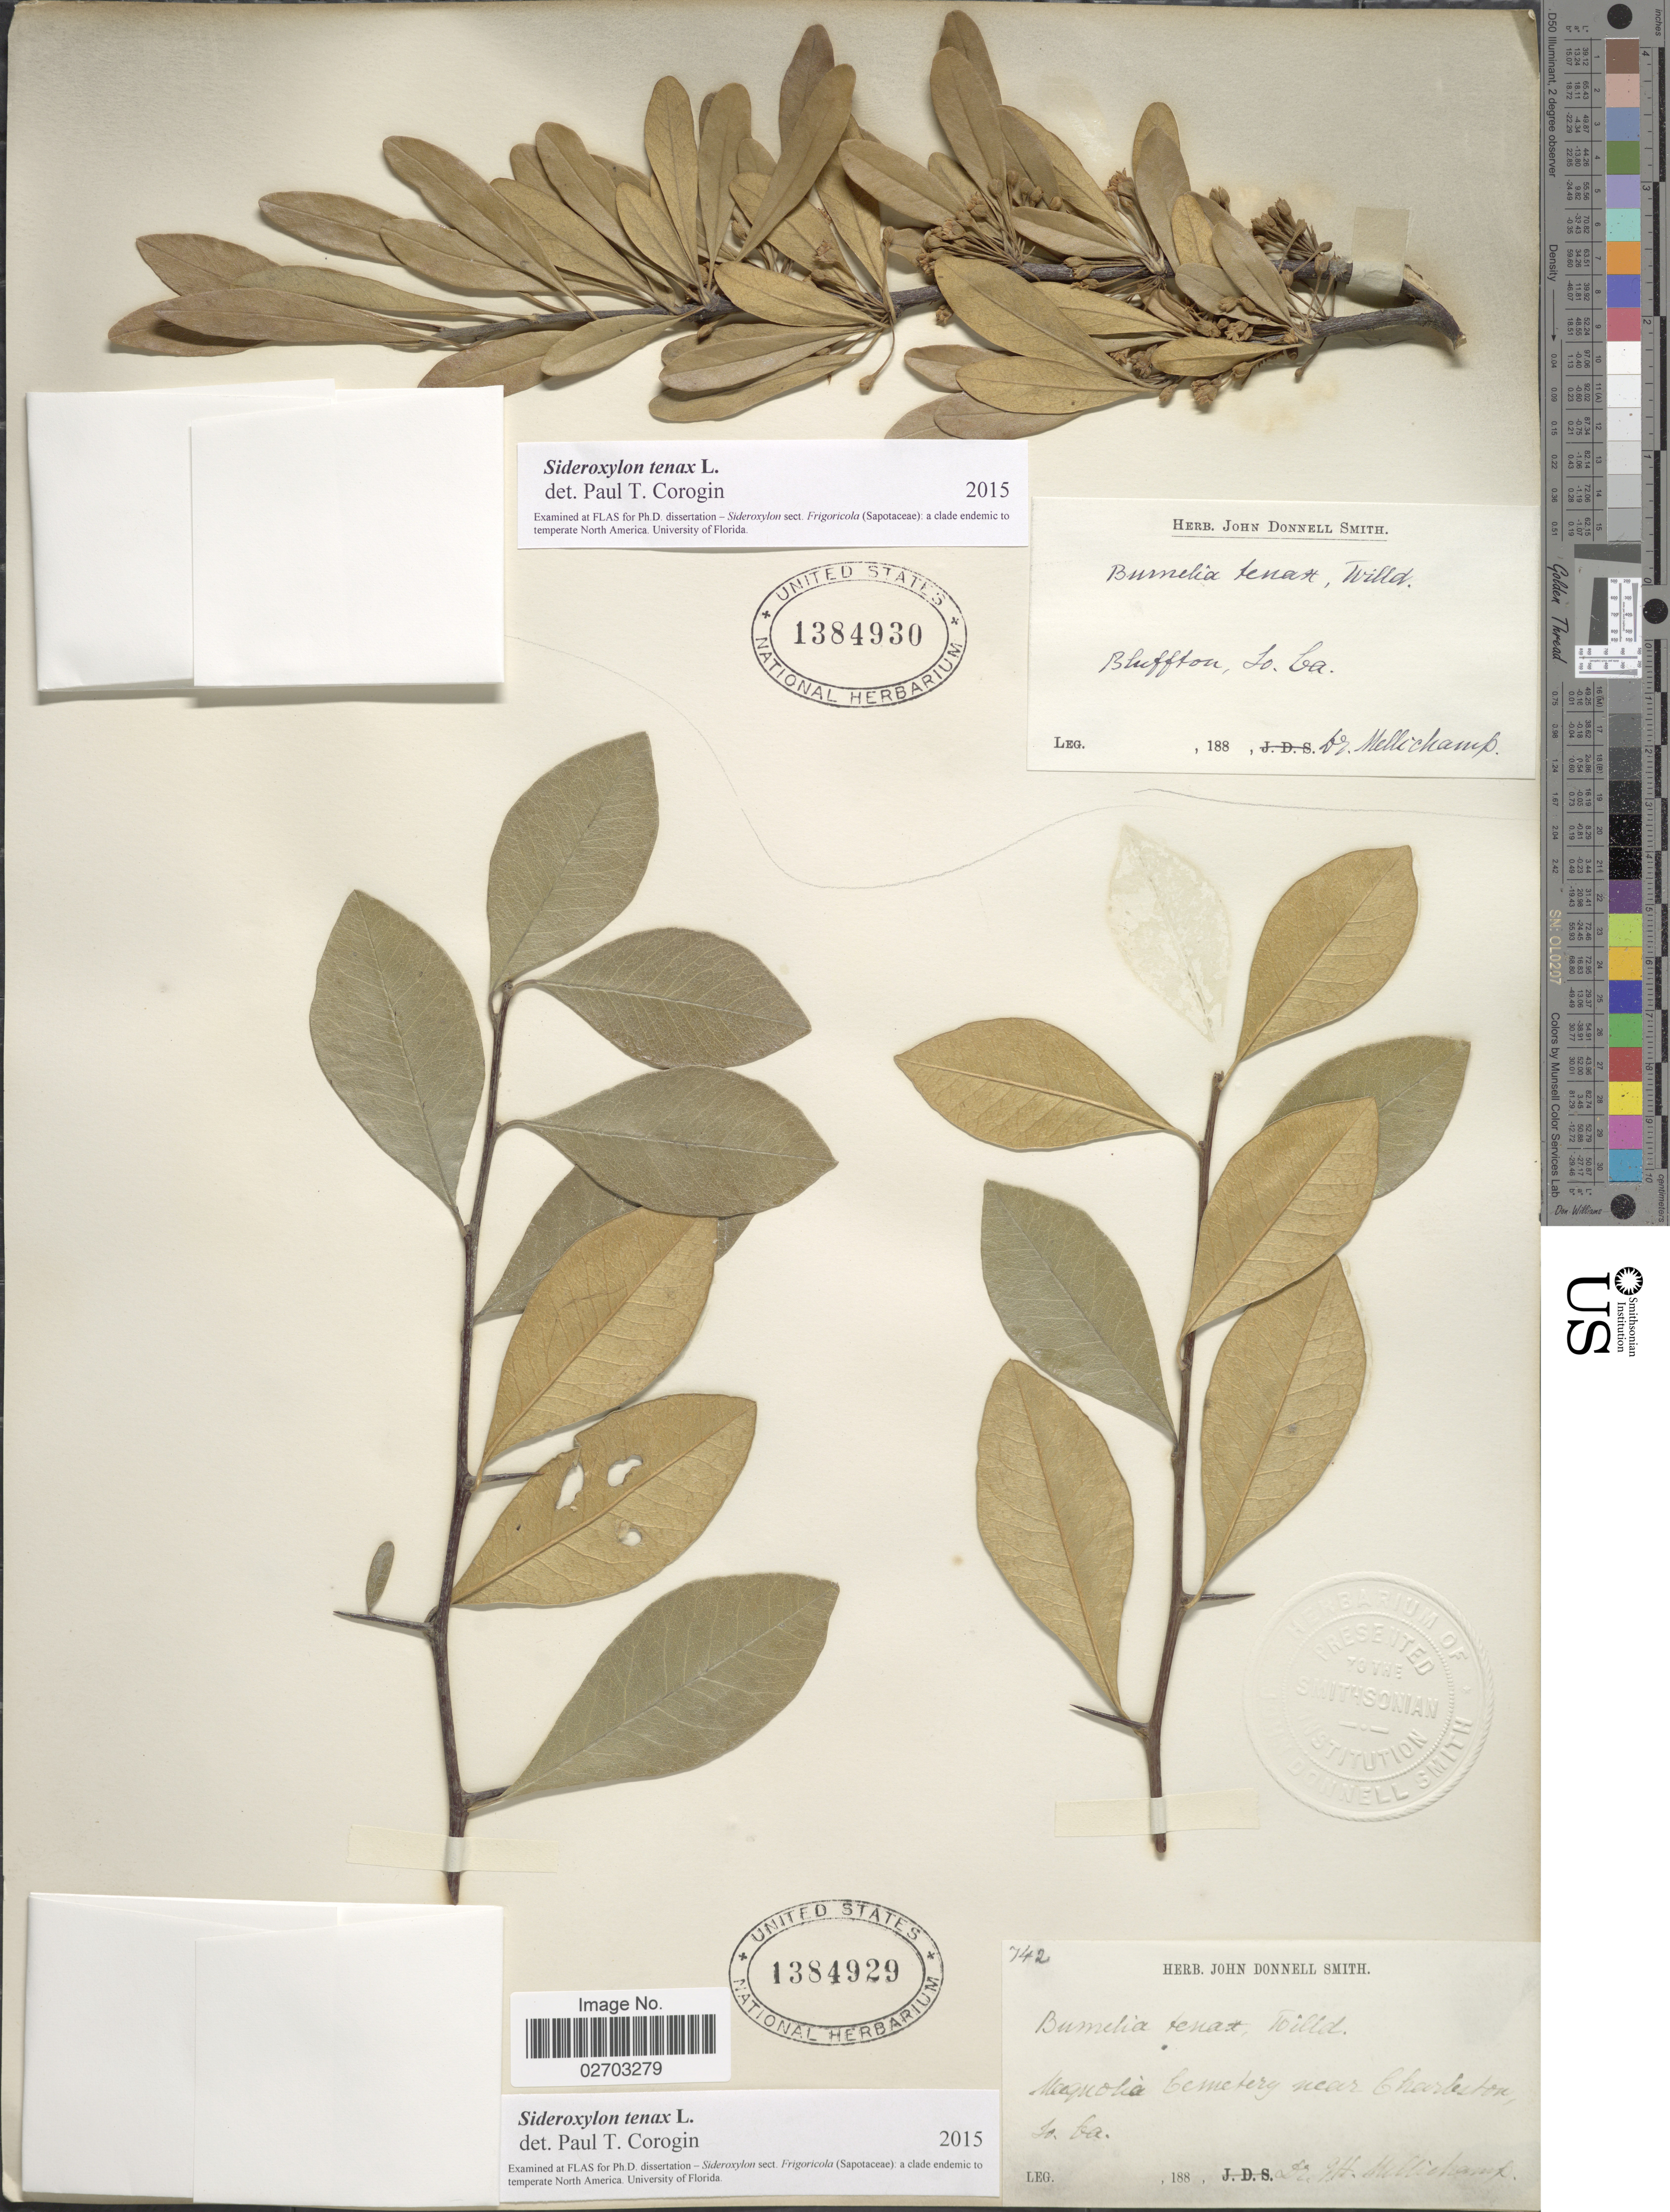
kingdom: Plantae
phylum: Tracheophyta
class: Magnoliopsida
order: Ericales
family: Sapotaceae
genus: Sideroxylon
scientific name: Sideroxylon tenax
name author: L.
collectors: J. H. Mellichamp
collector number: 742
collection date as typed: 188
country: United States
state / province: South Carolina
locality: Magnolia Cemetery near Charleston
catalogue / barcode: US 1384929